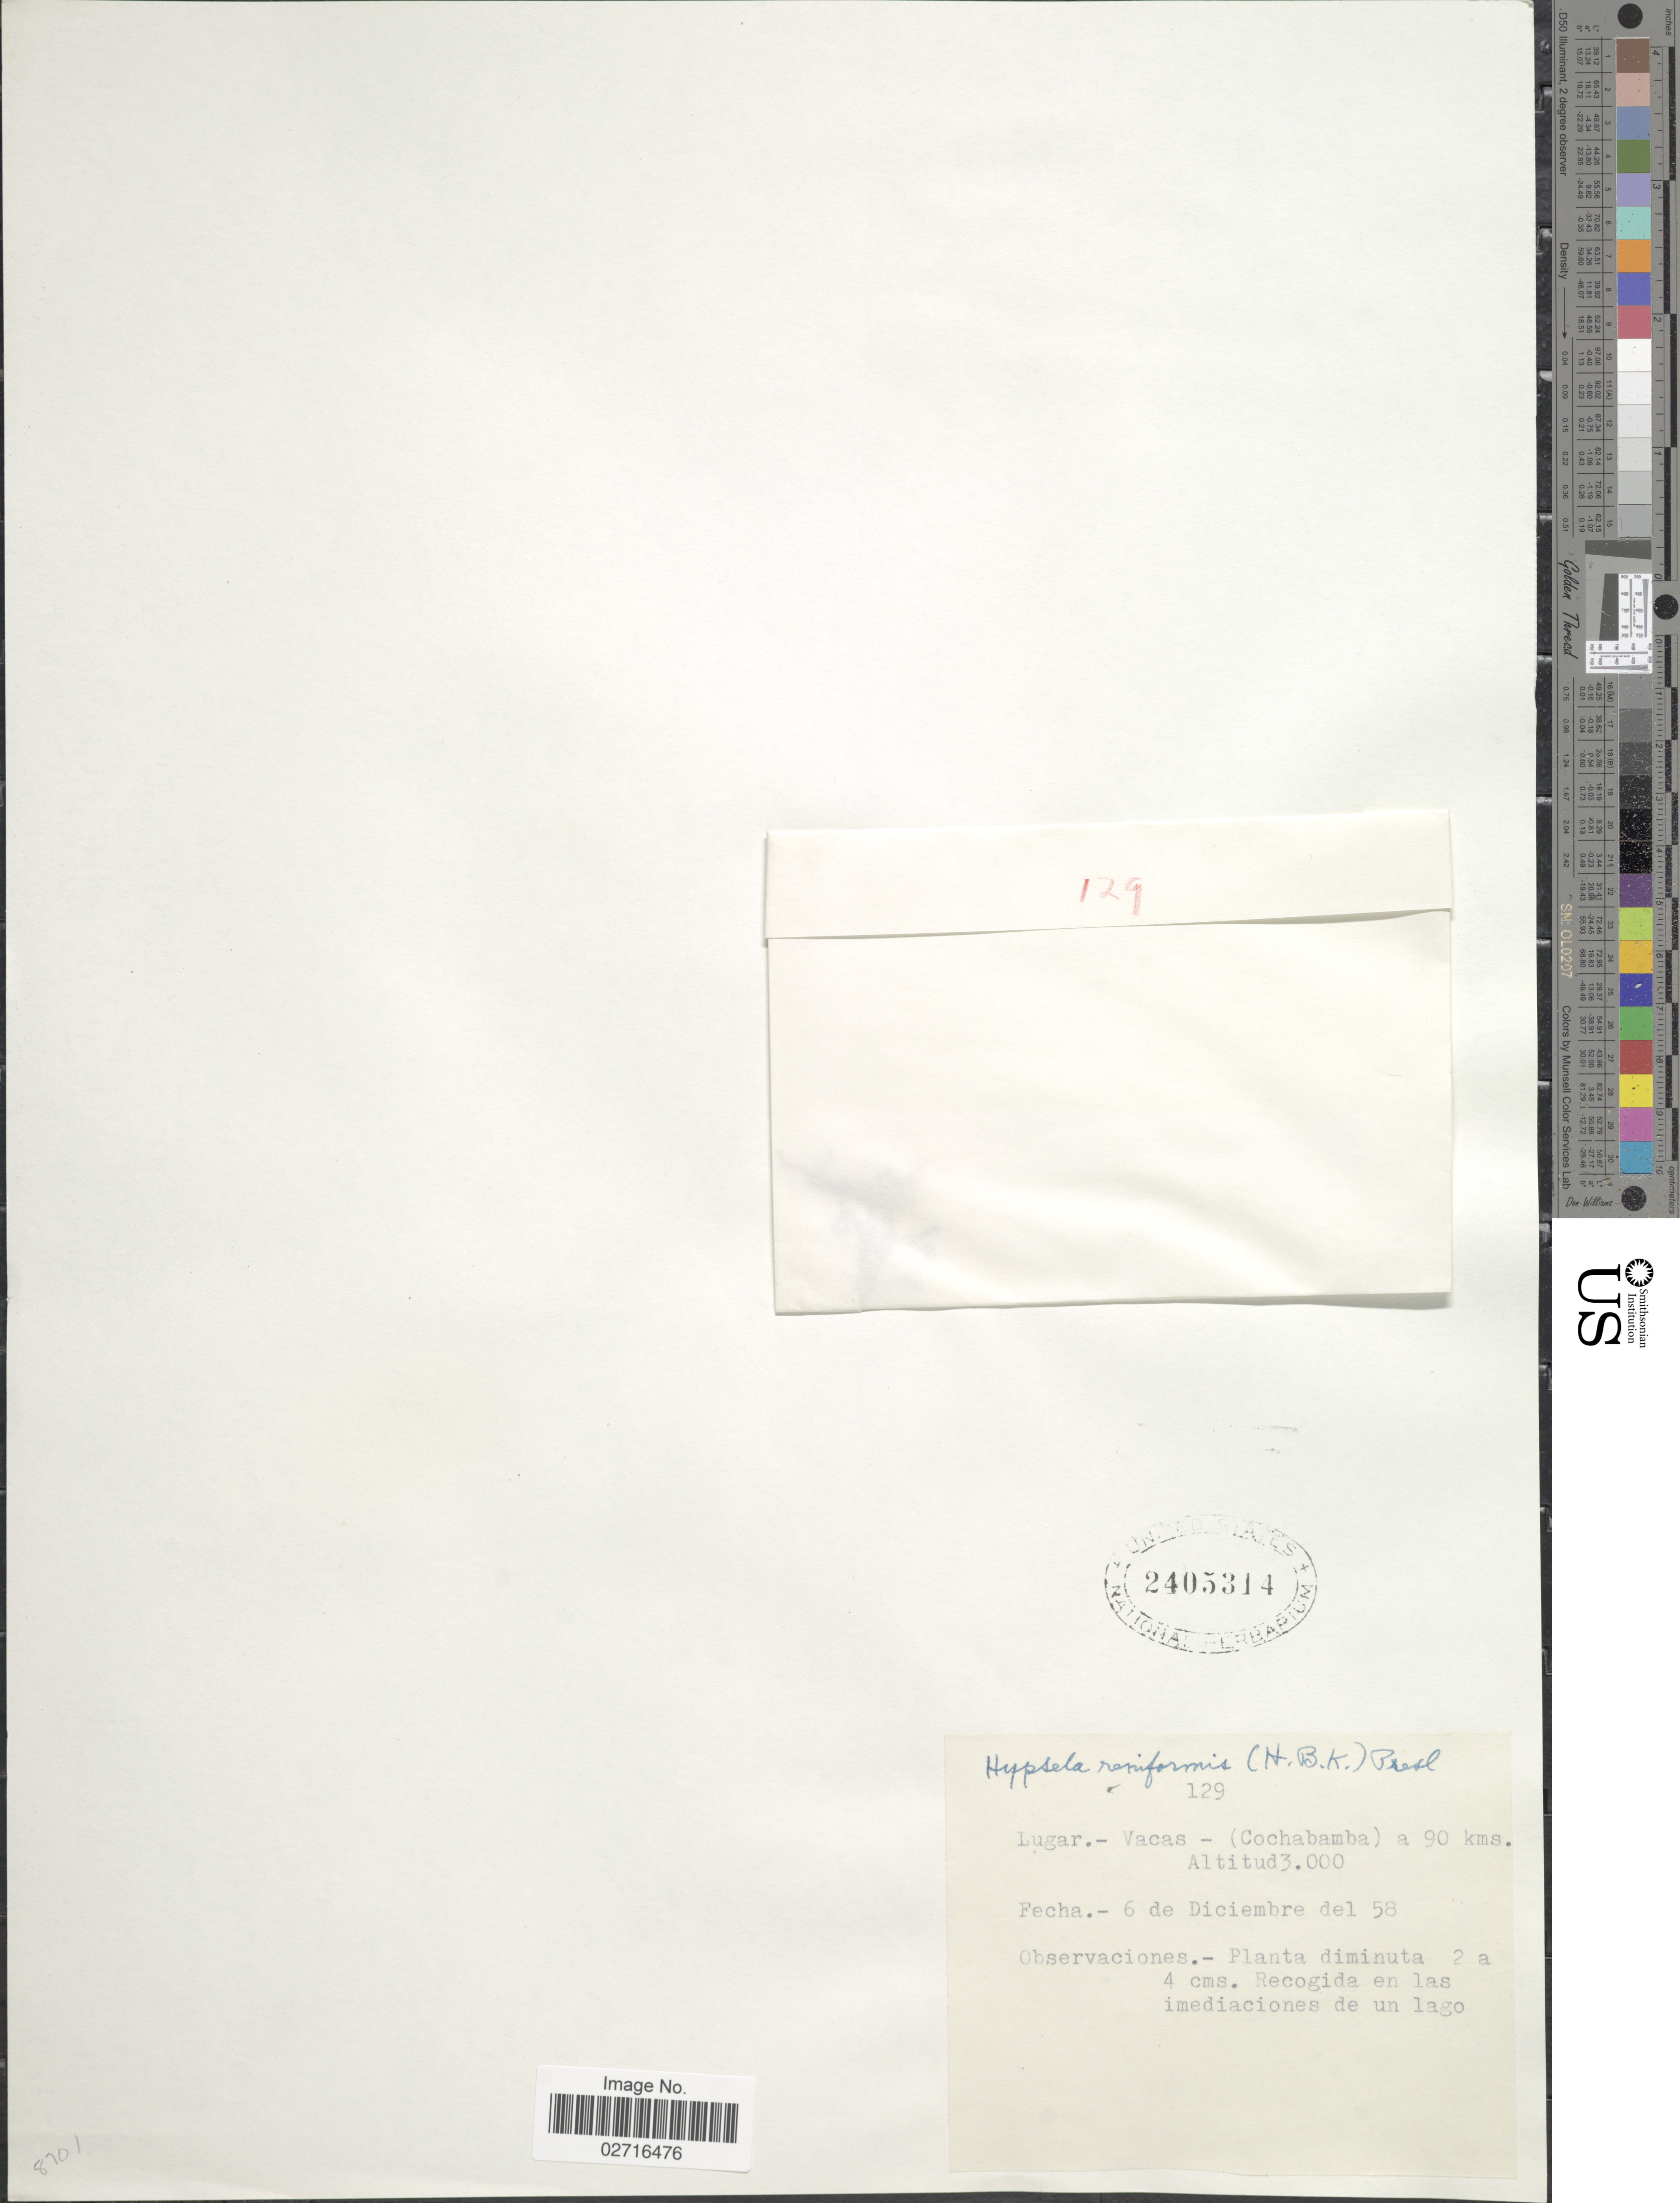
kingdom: Plantae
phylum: Tracheophyta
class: Magnoliopsida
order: Asterales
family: Campanulaceae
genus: Hypsela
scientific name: Hypsela reniformis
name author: (Kunth) C. Presl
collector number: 129?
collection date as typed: Transcribed d/m/y: 6/12/58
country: Bolivia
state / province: Cochabamba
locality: Vacas-(Cochabamba) a 90 kms.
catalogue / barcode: US 2405314